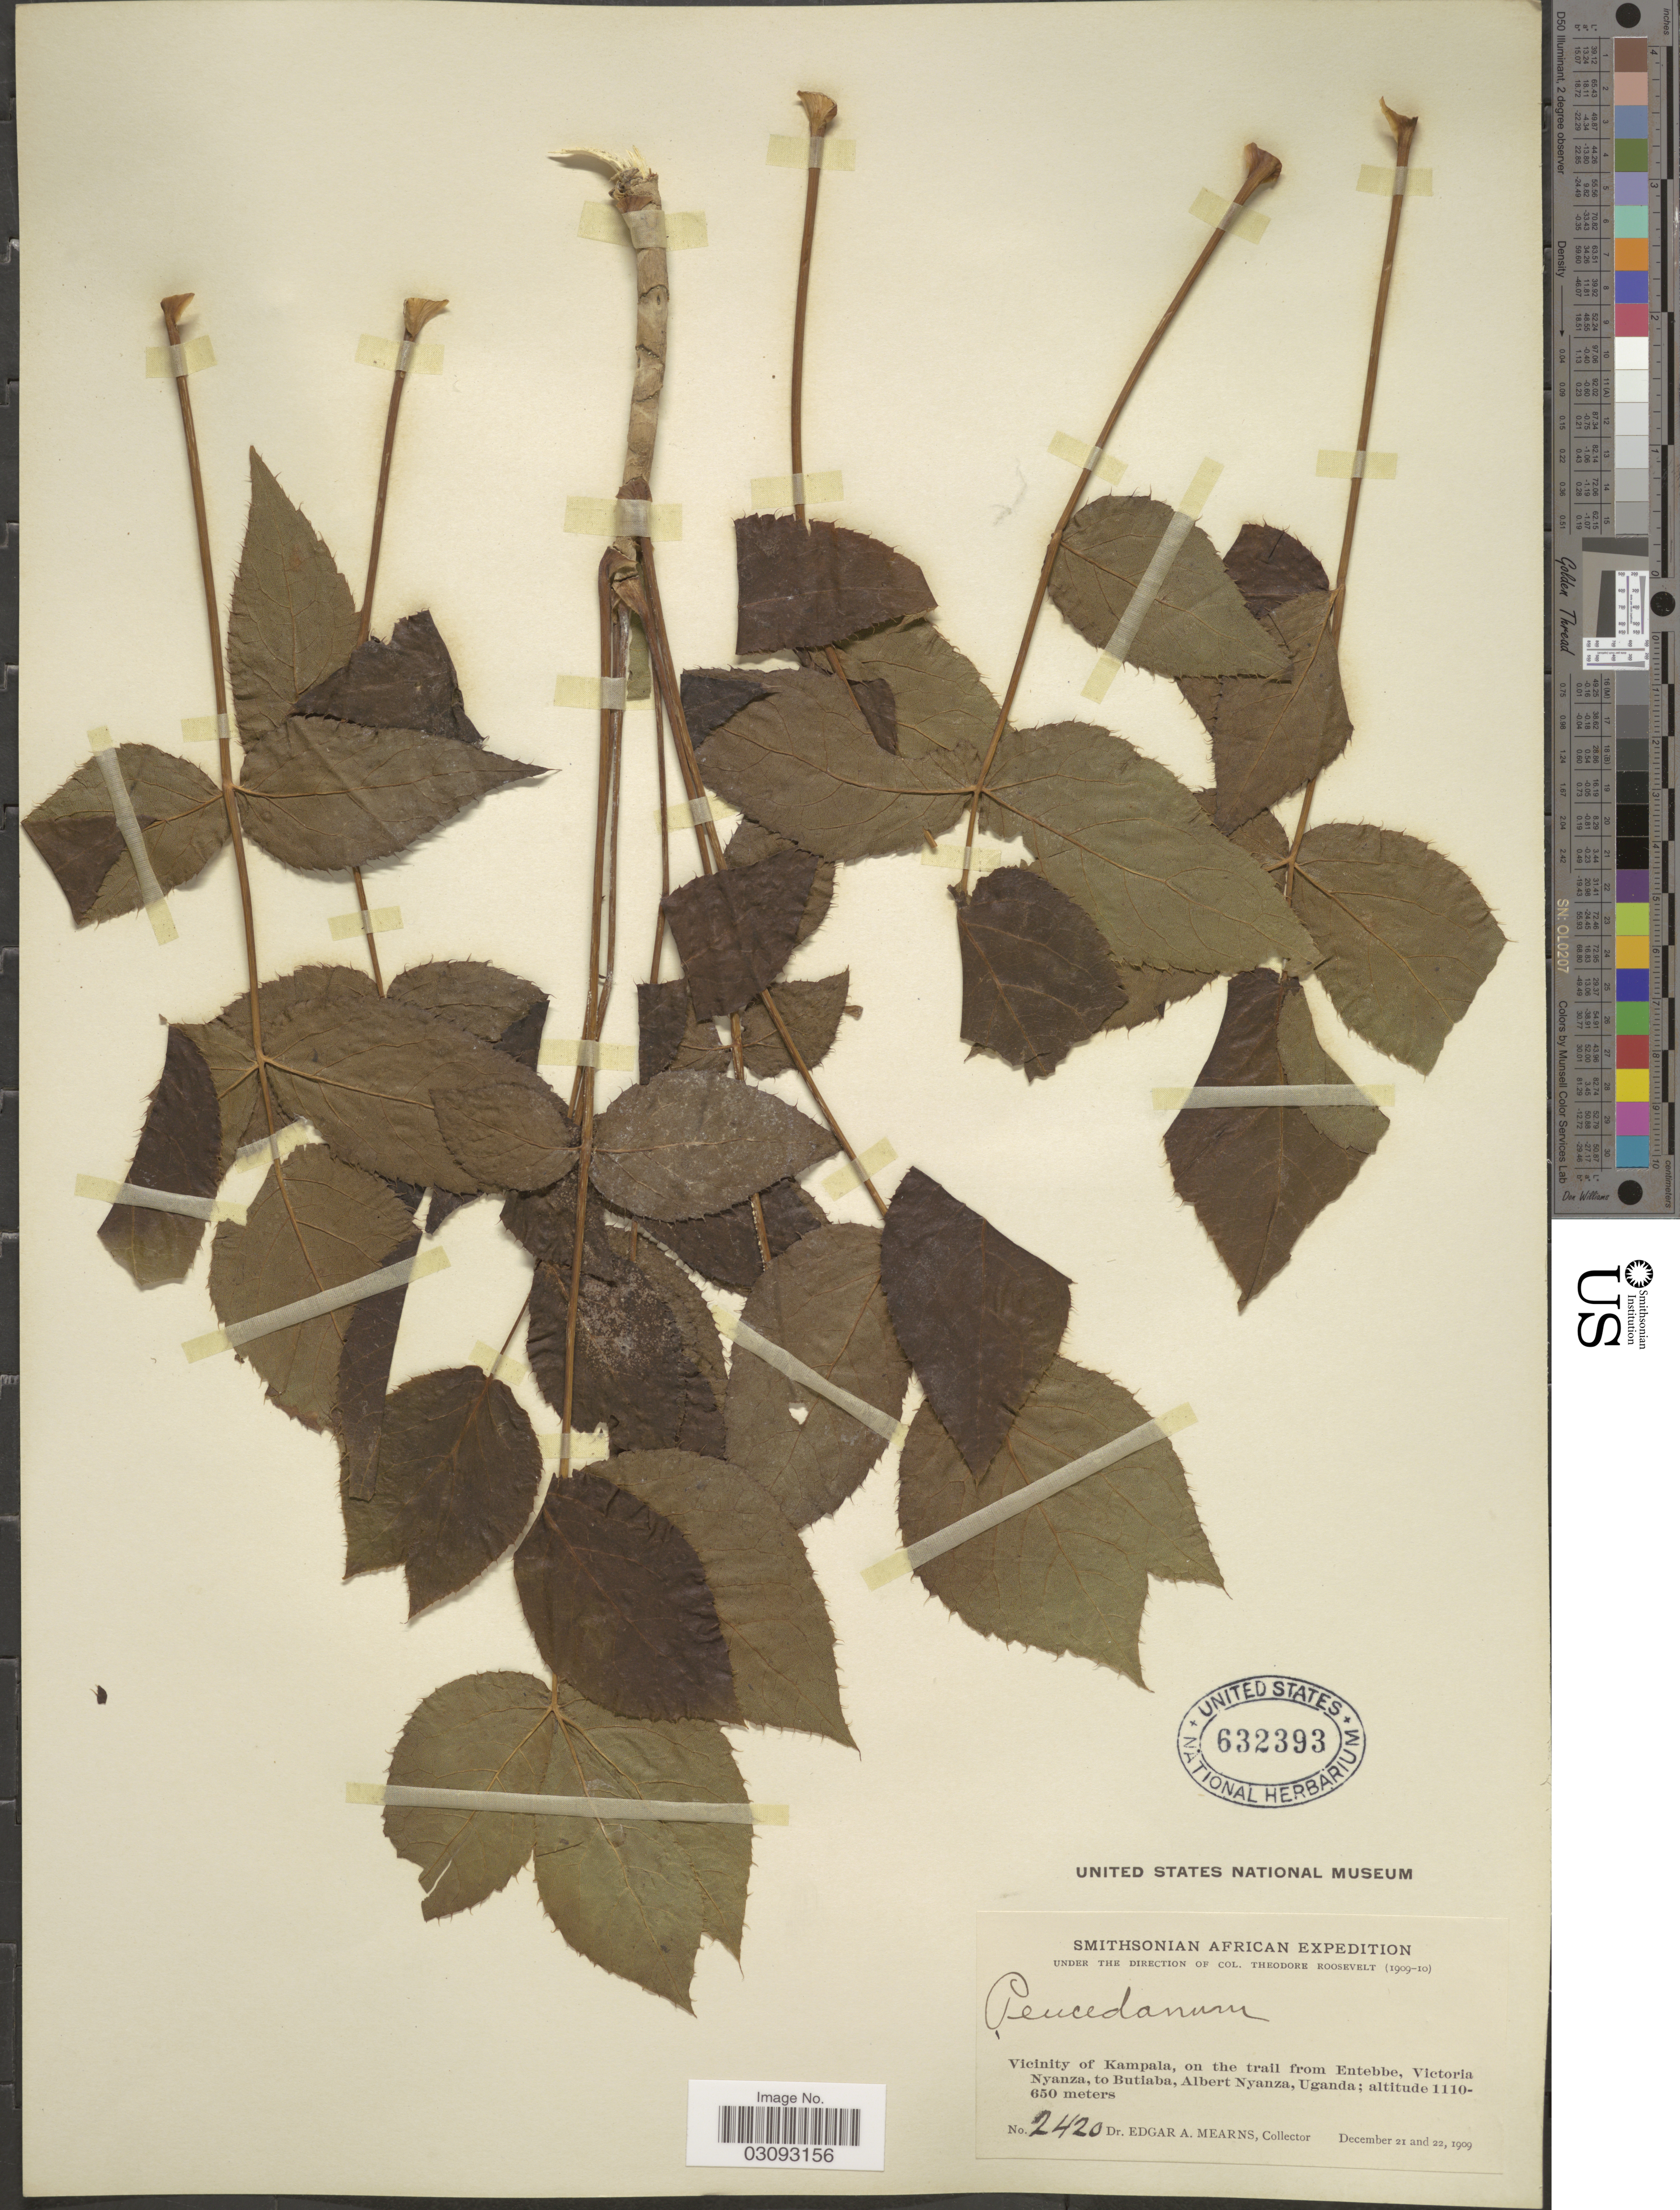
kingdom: Plantae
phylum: Tracheophyta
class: Magnoliopsida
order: Apiales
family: Apiaceae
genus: Peucedanum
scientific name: Peucedanum sp.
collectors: E. A. Mearns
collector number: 2420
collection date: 1909-12-21/1909-12-22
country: Uganda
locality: Vicinity of Kampala, on the trail from Entebbe, Victoria Nyanza, to Butiaba, Albert Nyanza.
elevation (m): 650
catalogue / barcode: US 632393